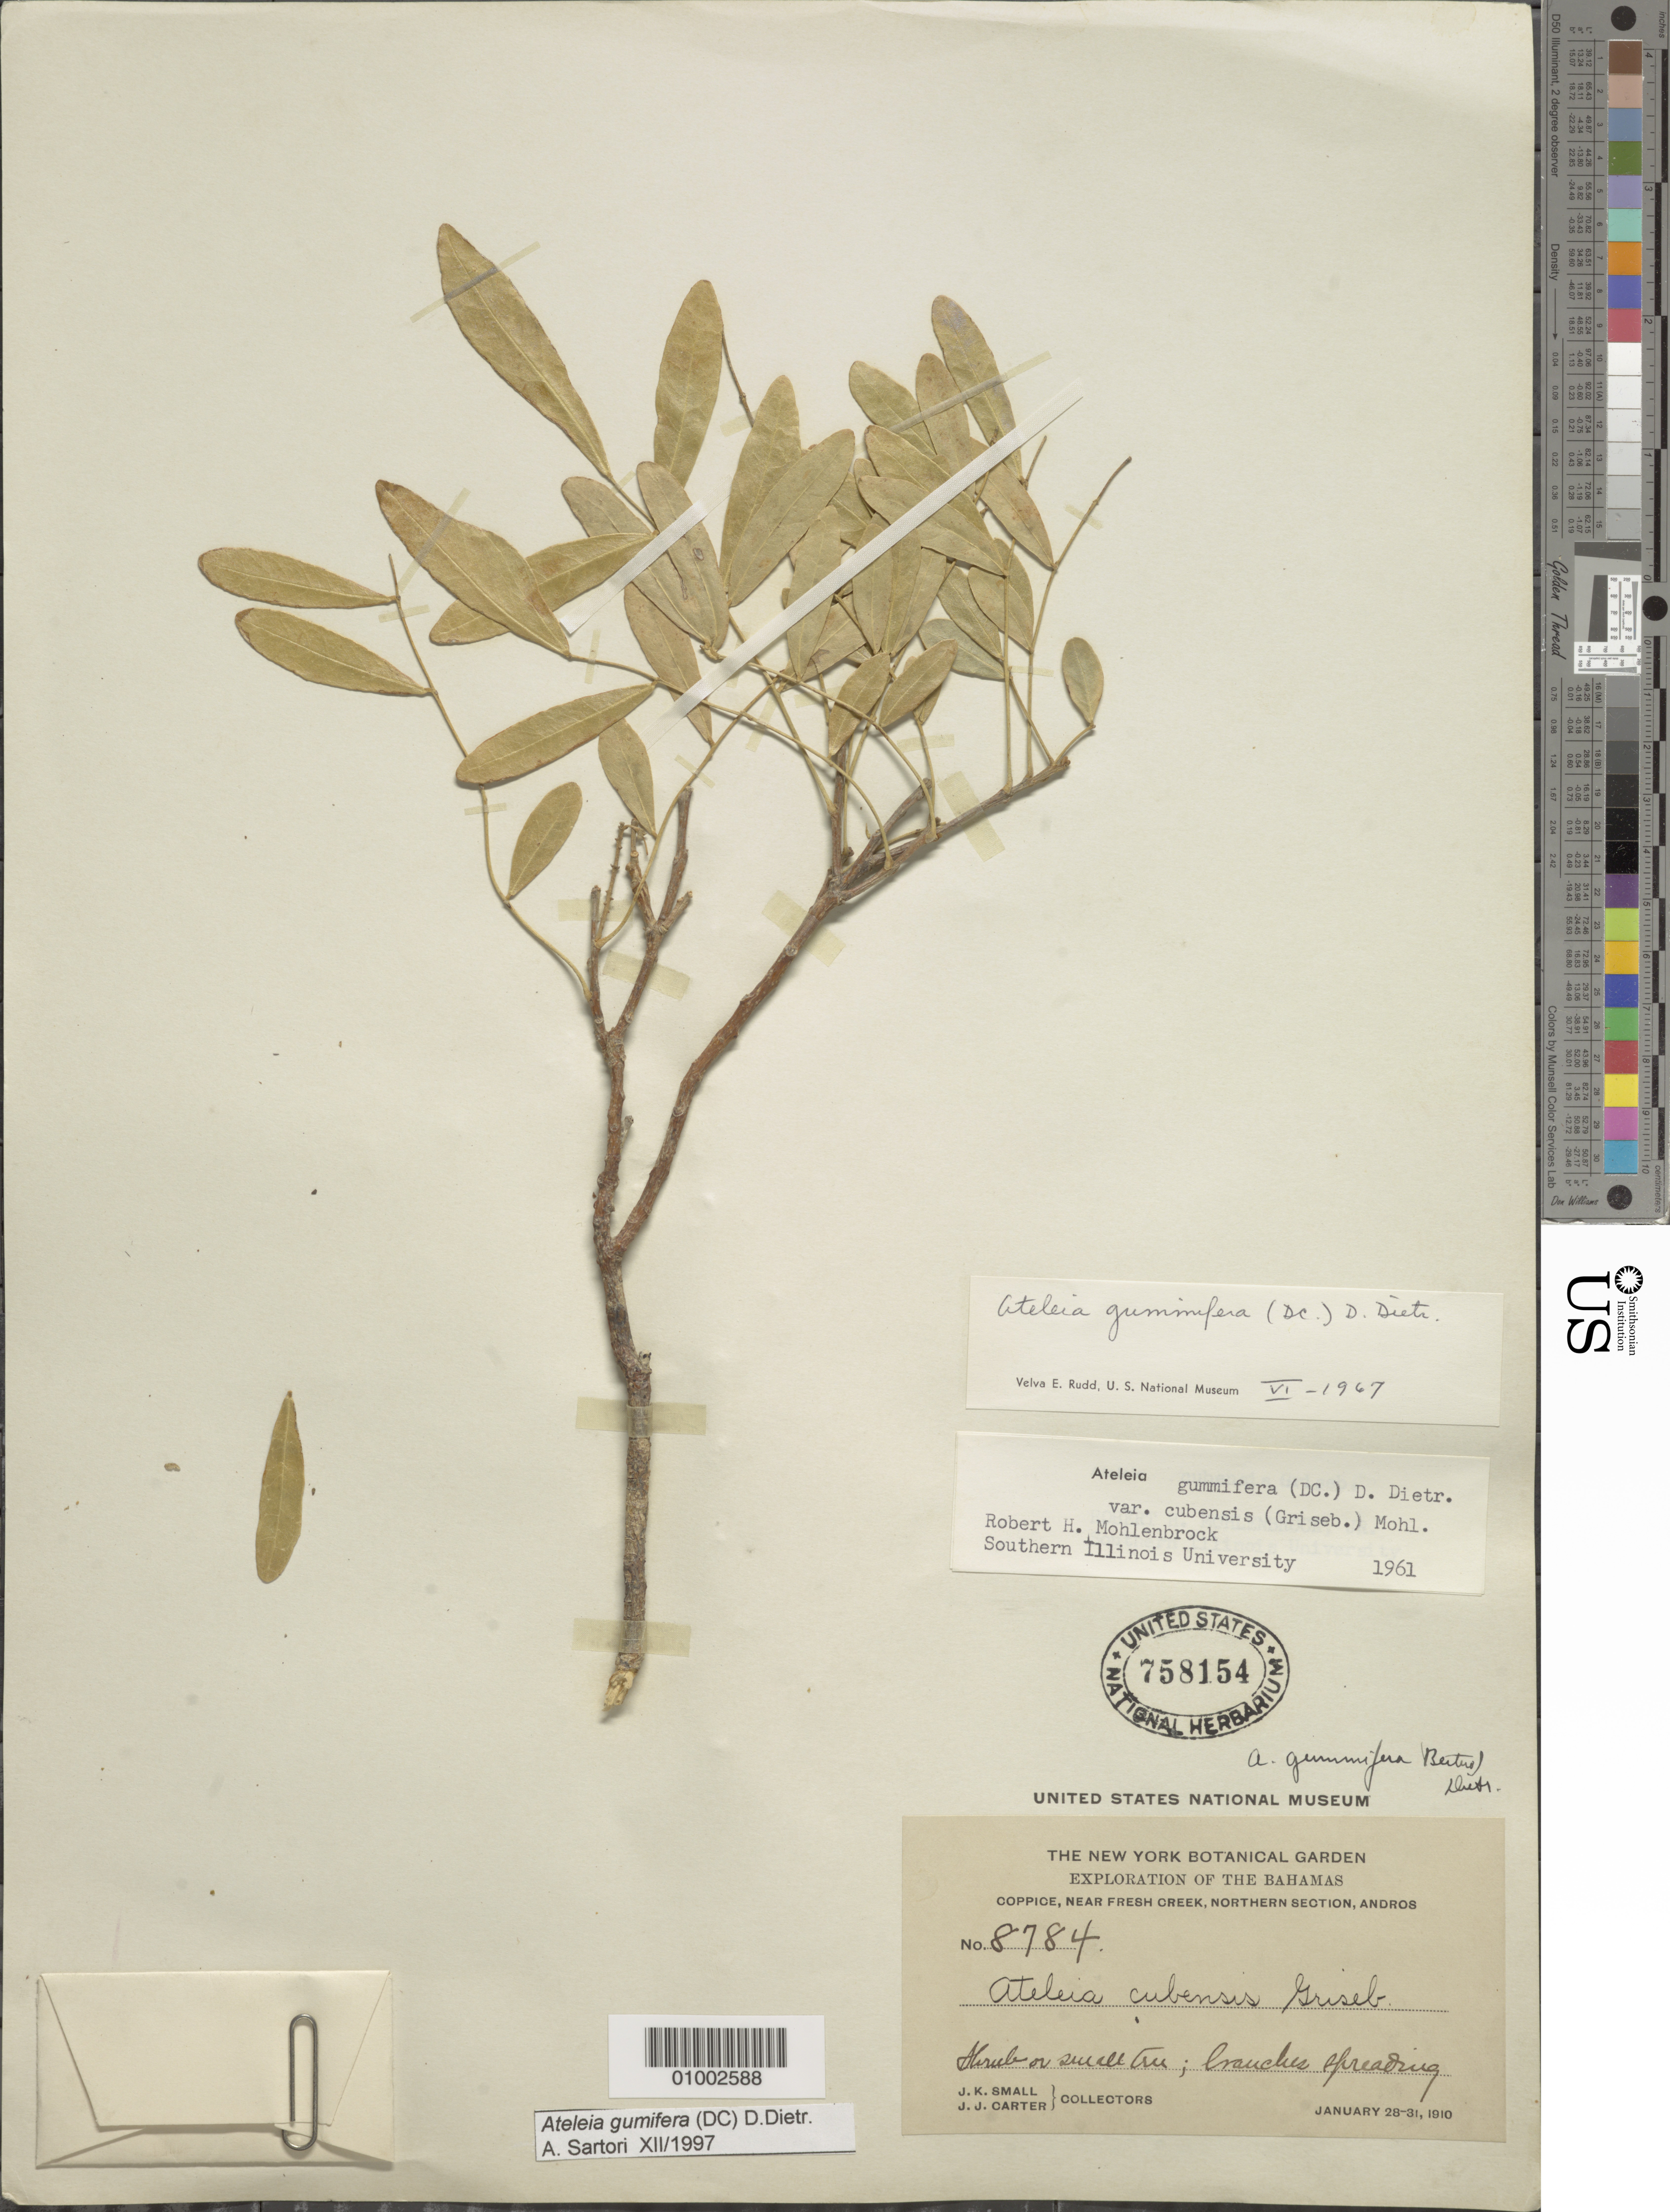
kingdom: Plantae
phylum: Tracheophyta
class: Magnoliopsida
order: Fabales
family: Fabaceae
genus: Ateleia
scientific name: Ateleia gummifera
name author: (Bertero ex DC.) D. Dietr.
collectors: J. K. Small & J. J. Carter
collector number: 8784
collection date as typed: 28 Jan 1910 to 31 Jan 1910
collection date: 1910-01-28/1910-01-31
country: Bahamas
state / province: North Andros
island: Andros I.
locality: Coppice, Near Fresh Creek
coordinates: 0 N, 0 E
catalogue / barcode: US 758154